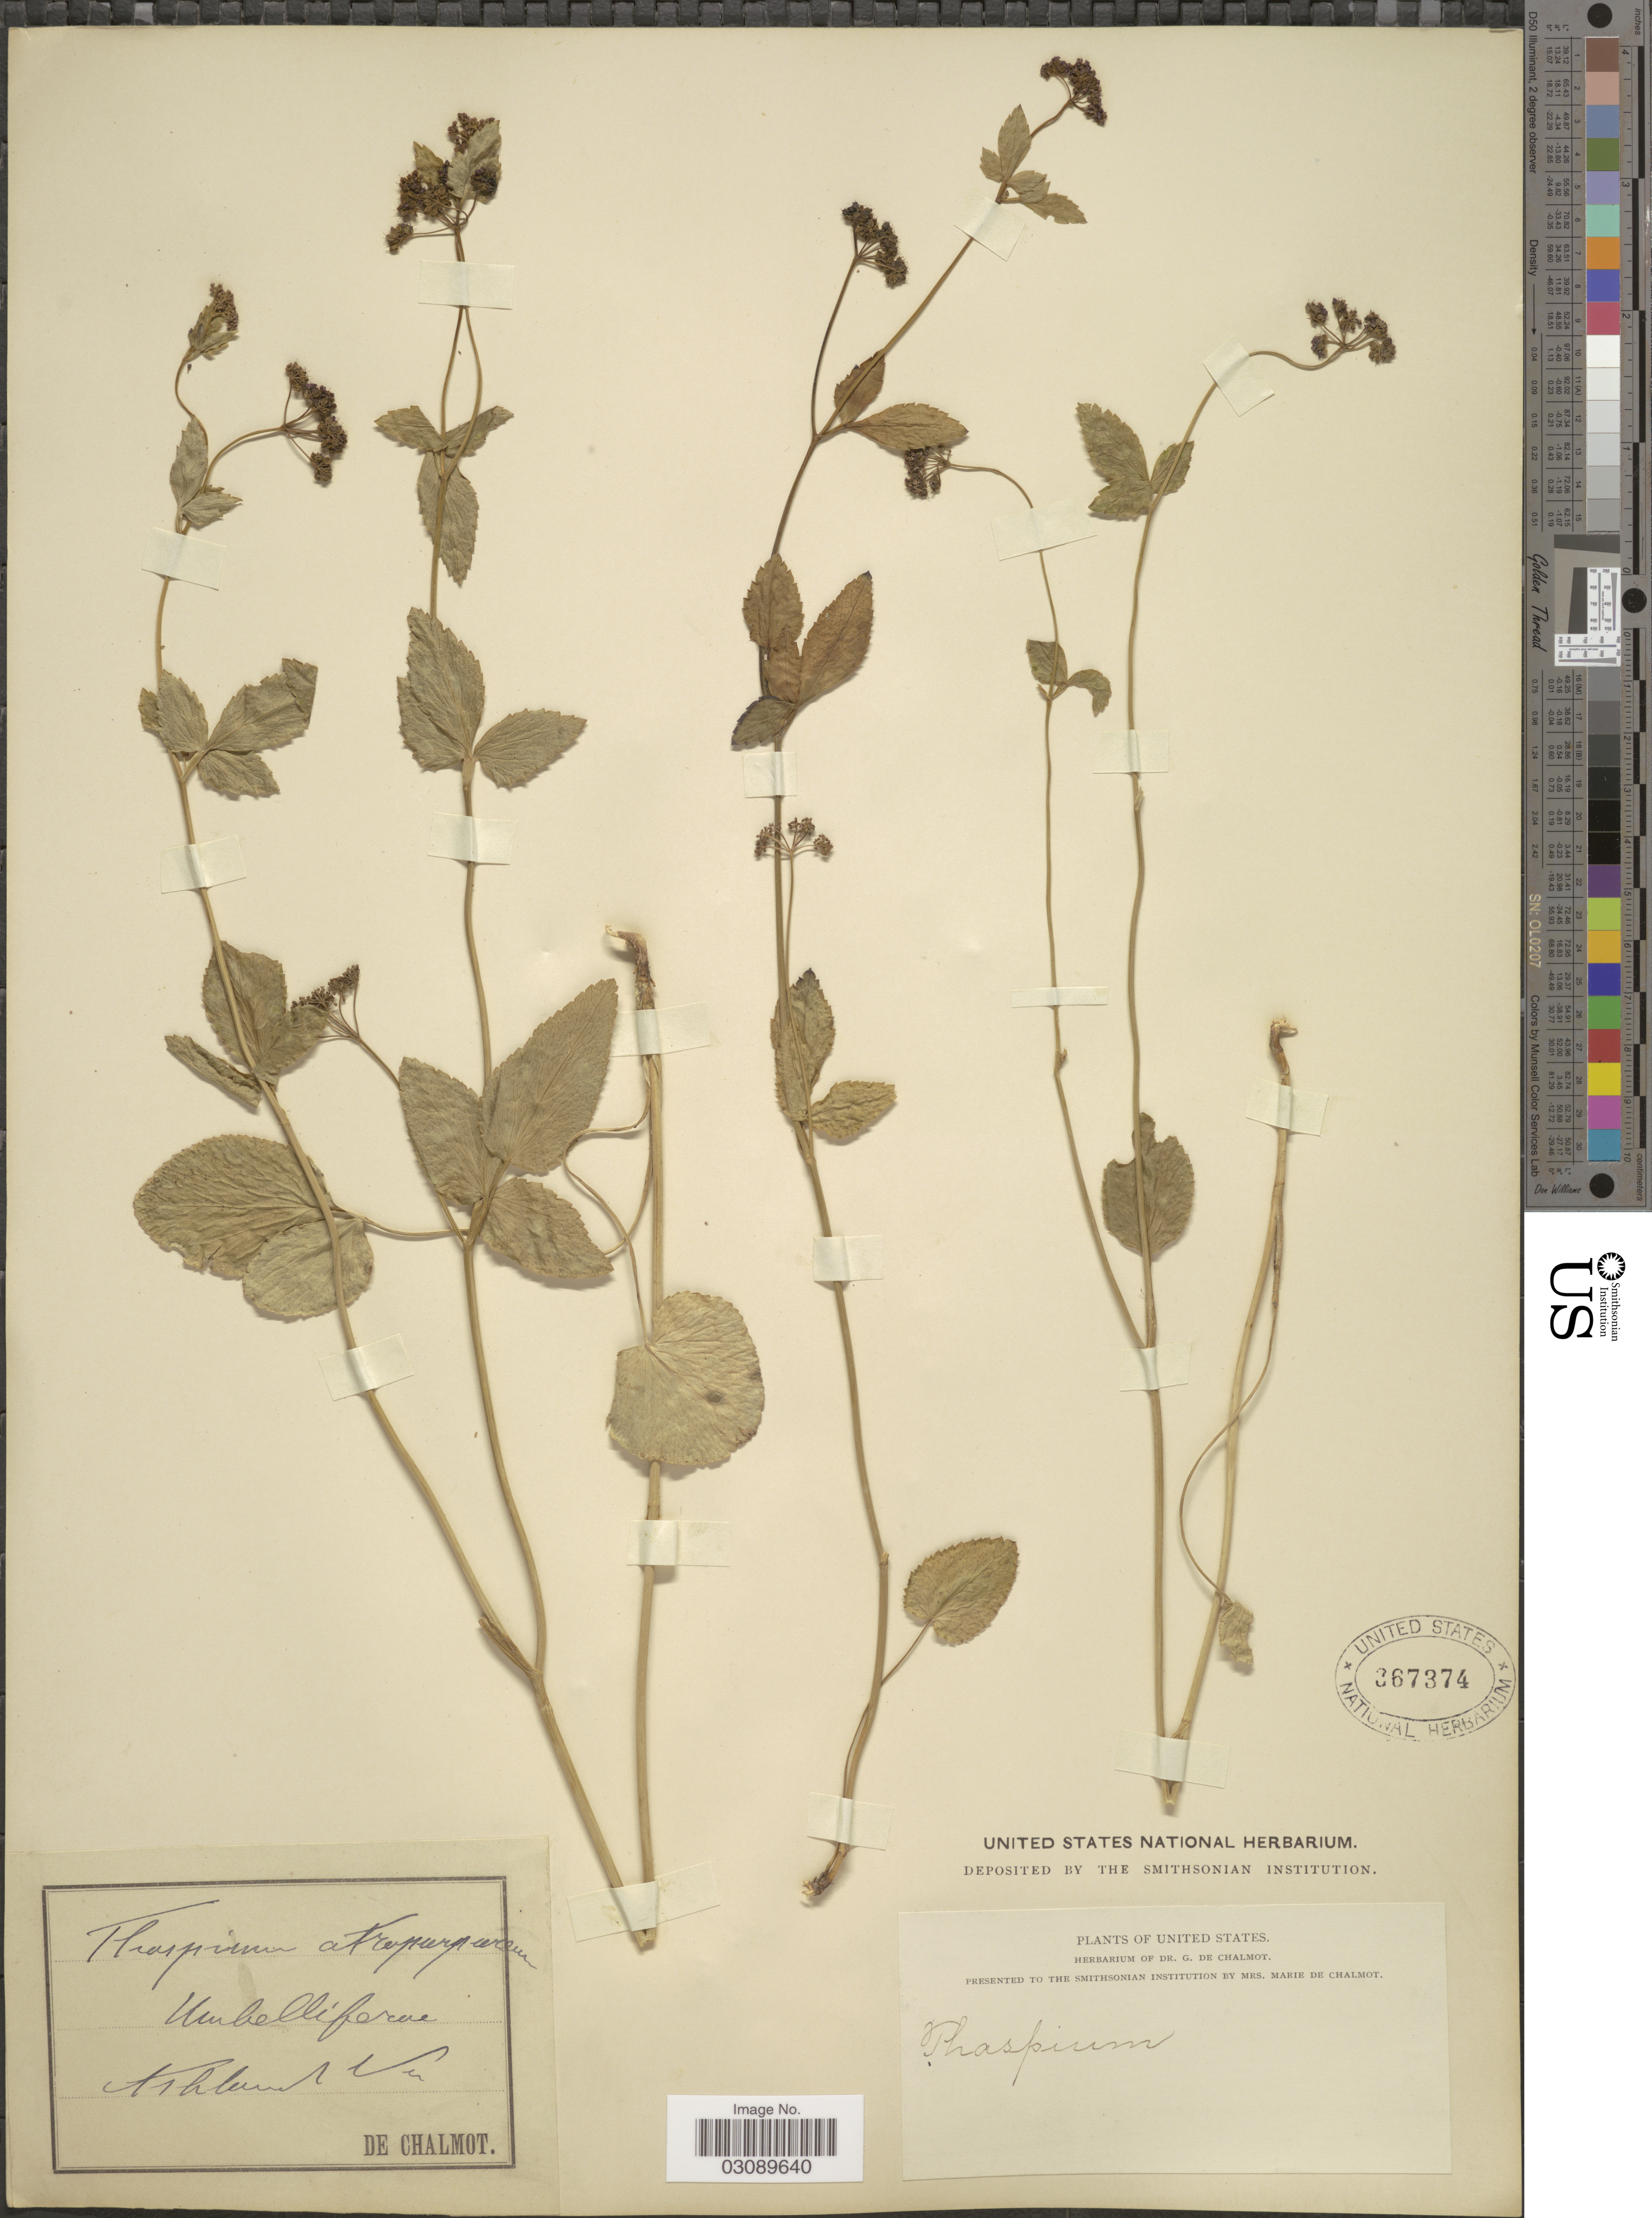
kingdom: Plantae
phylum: Tracheophyta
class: Magnoliopsida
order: Apiales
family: Apiaceae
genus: Thaspium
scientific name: Thaspium trifoliatum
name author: (L.) A. Gray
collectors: G. de Chalmot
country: United States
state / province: Virginia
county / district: Hanover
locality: Ashland.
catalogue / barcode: US 367374